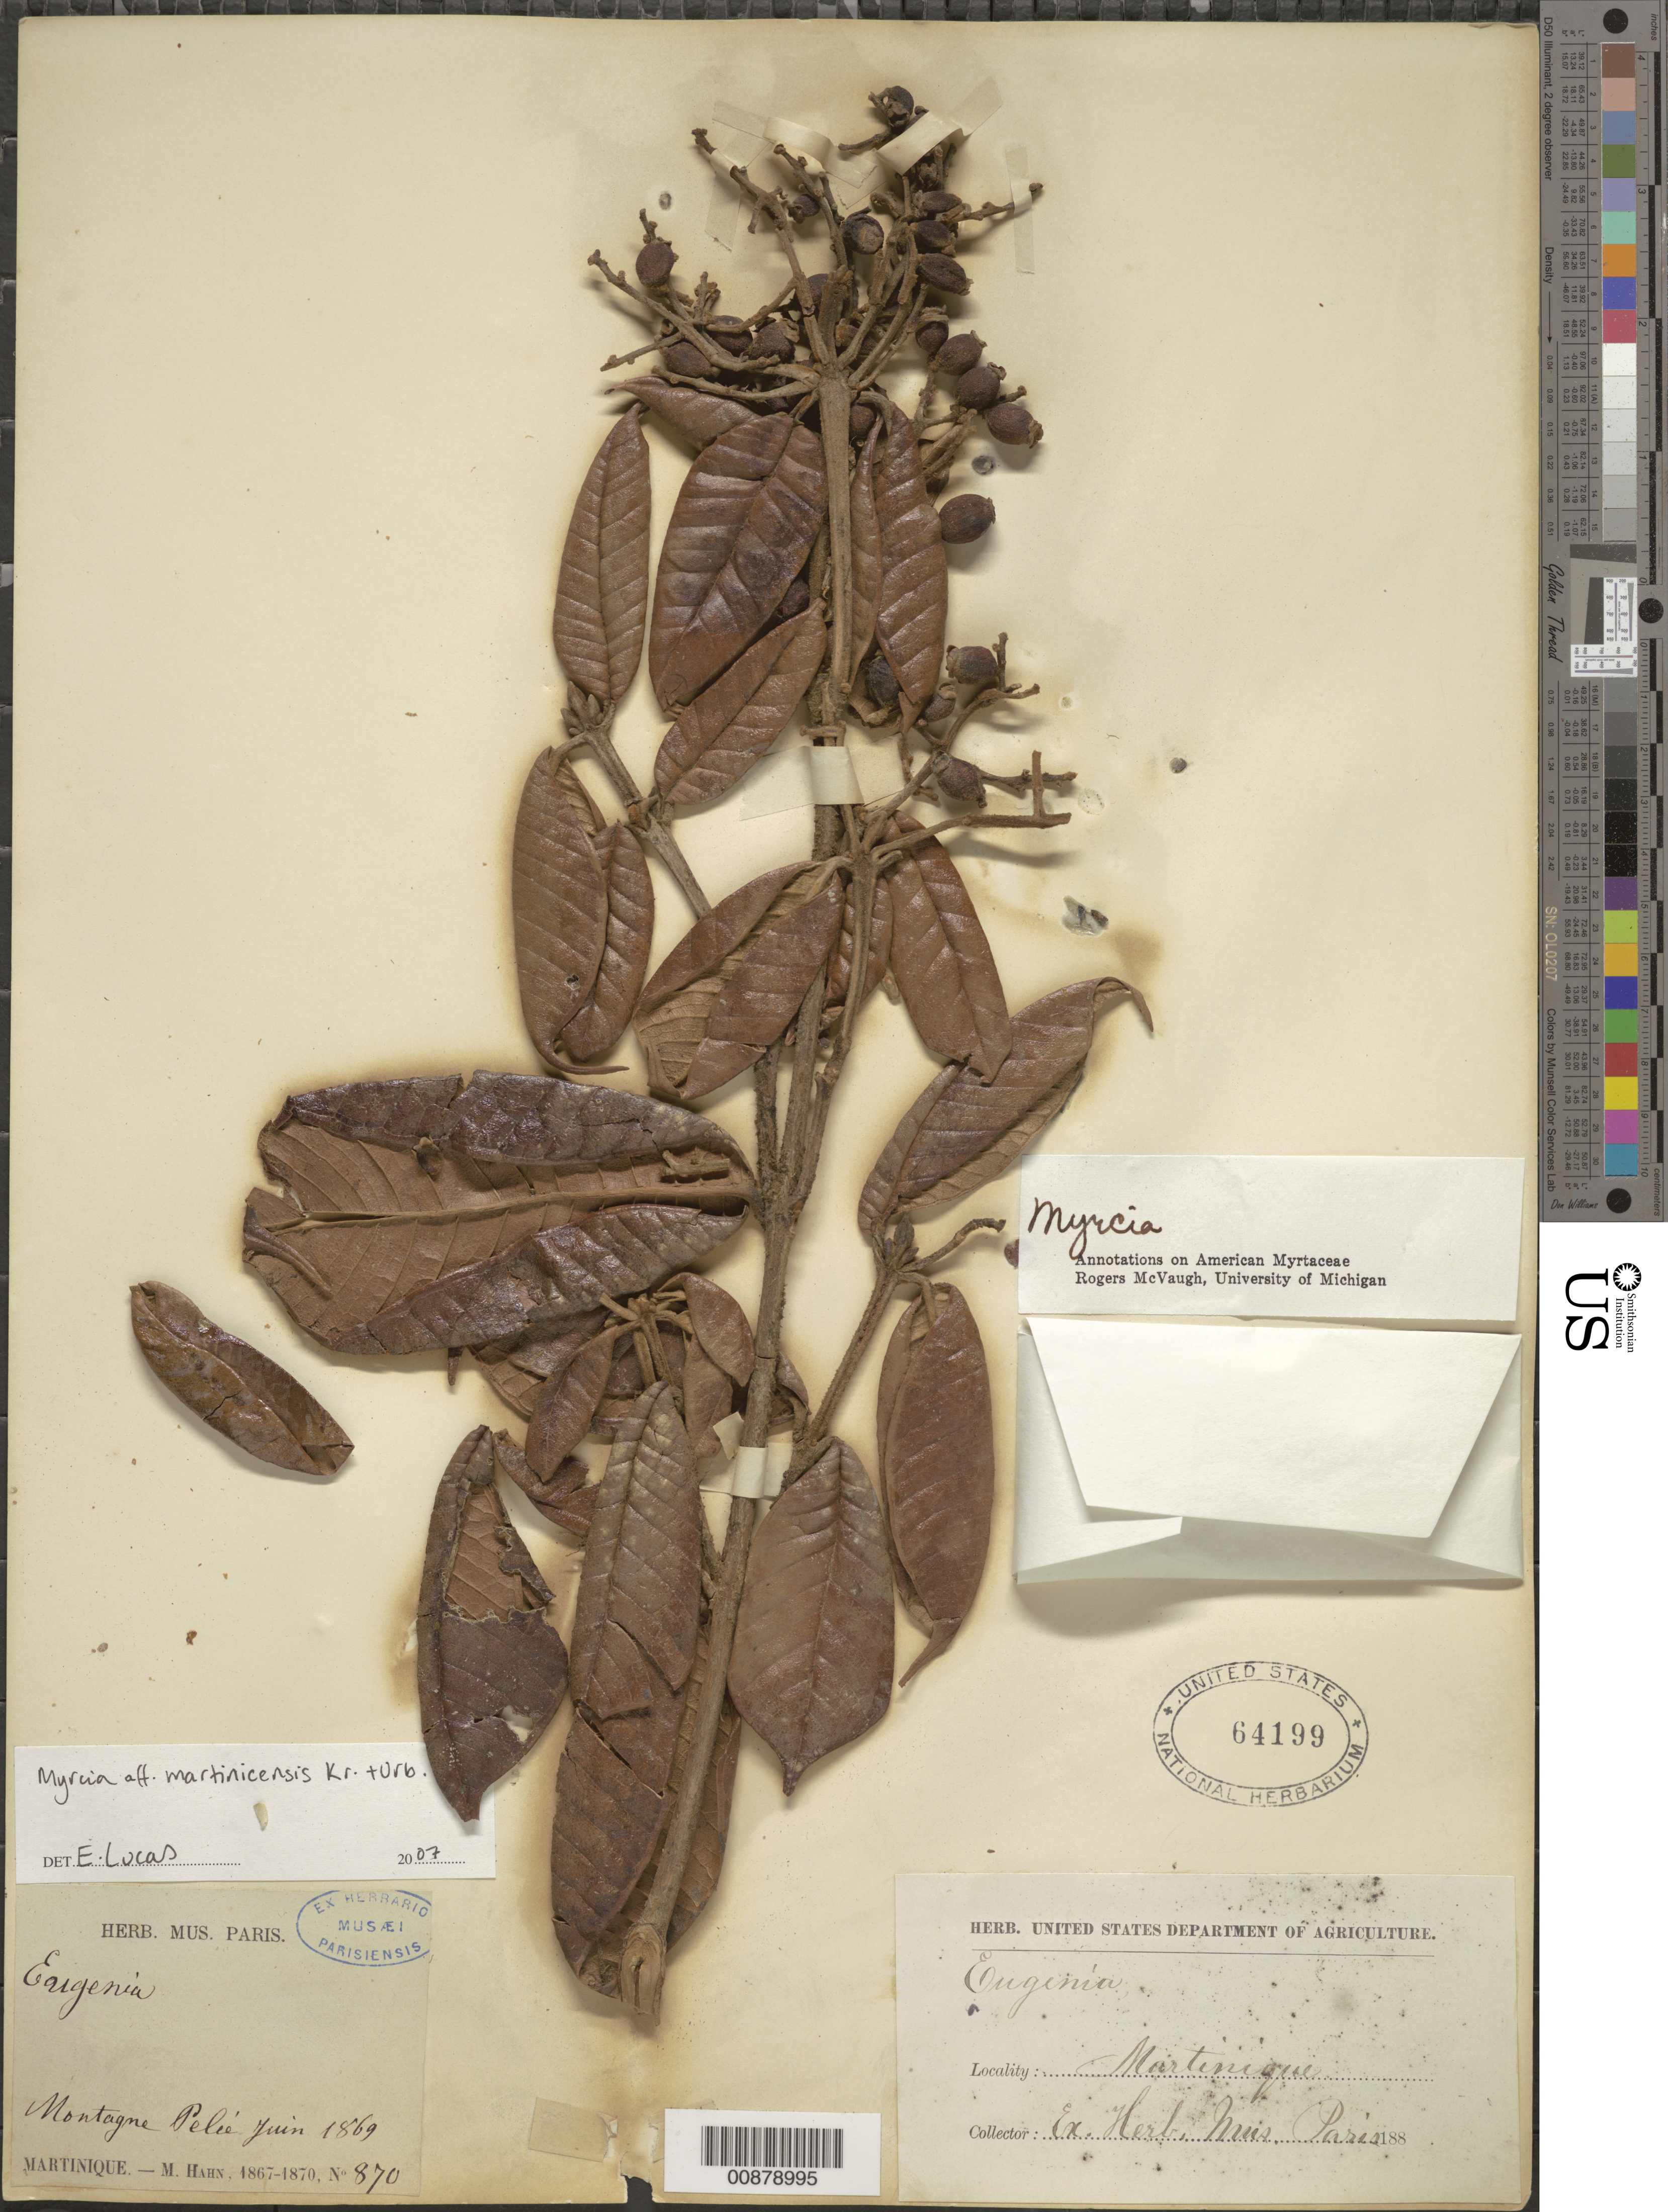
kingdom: Plantae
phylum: Tracheophyta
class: Magnoliopsida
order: Myrtales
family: Myrtaceae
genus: Myrcia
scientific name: Myrcia martinicensis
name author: Krug & Urb.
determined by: Lucas, E.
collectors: M. Hahn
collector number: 870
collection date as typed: Jun 1869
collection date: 1869-06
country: Martinique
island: Martinique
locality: Montagne Pelie.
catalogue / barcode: US 64199